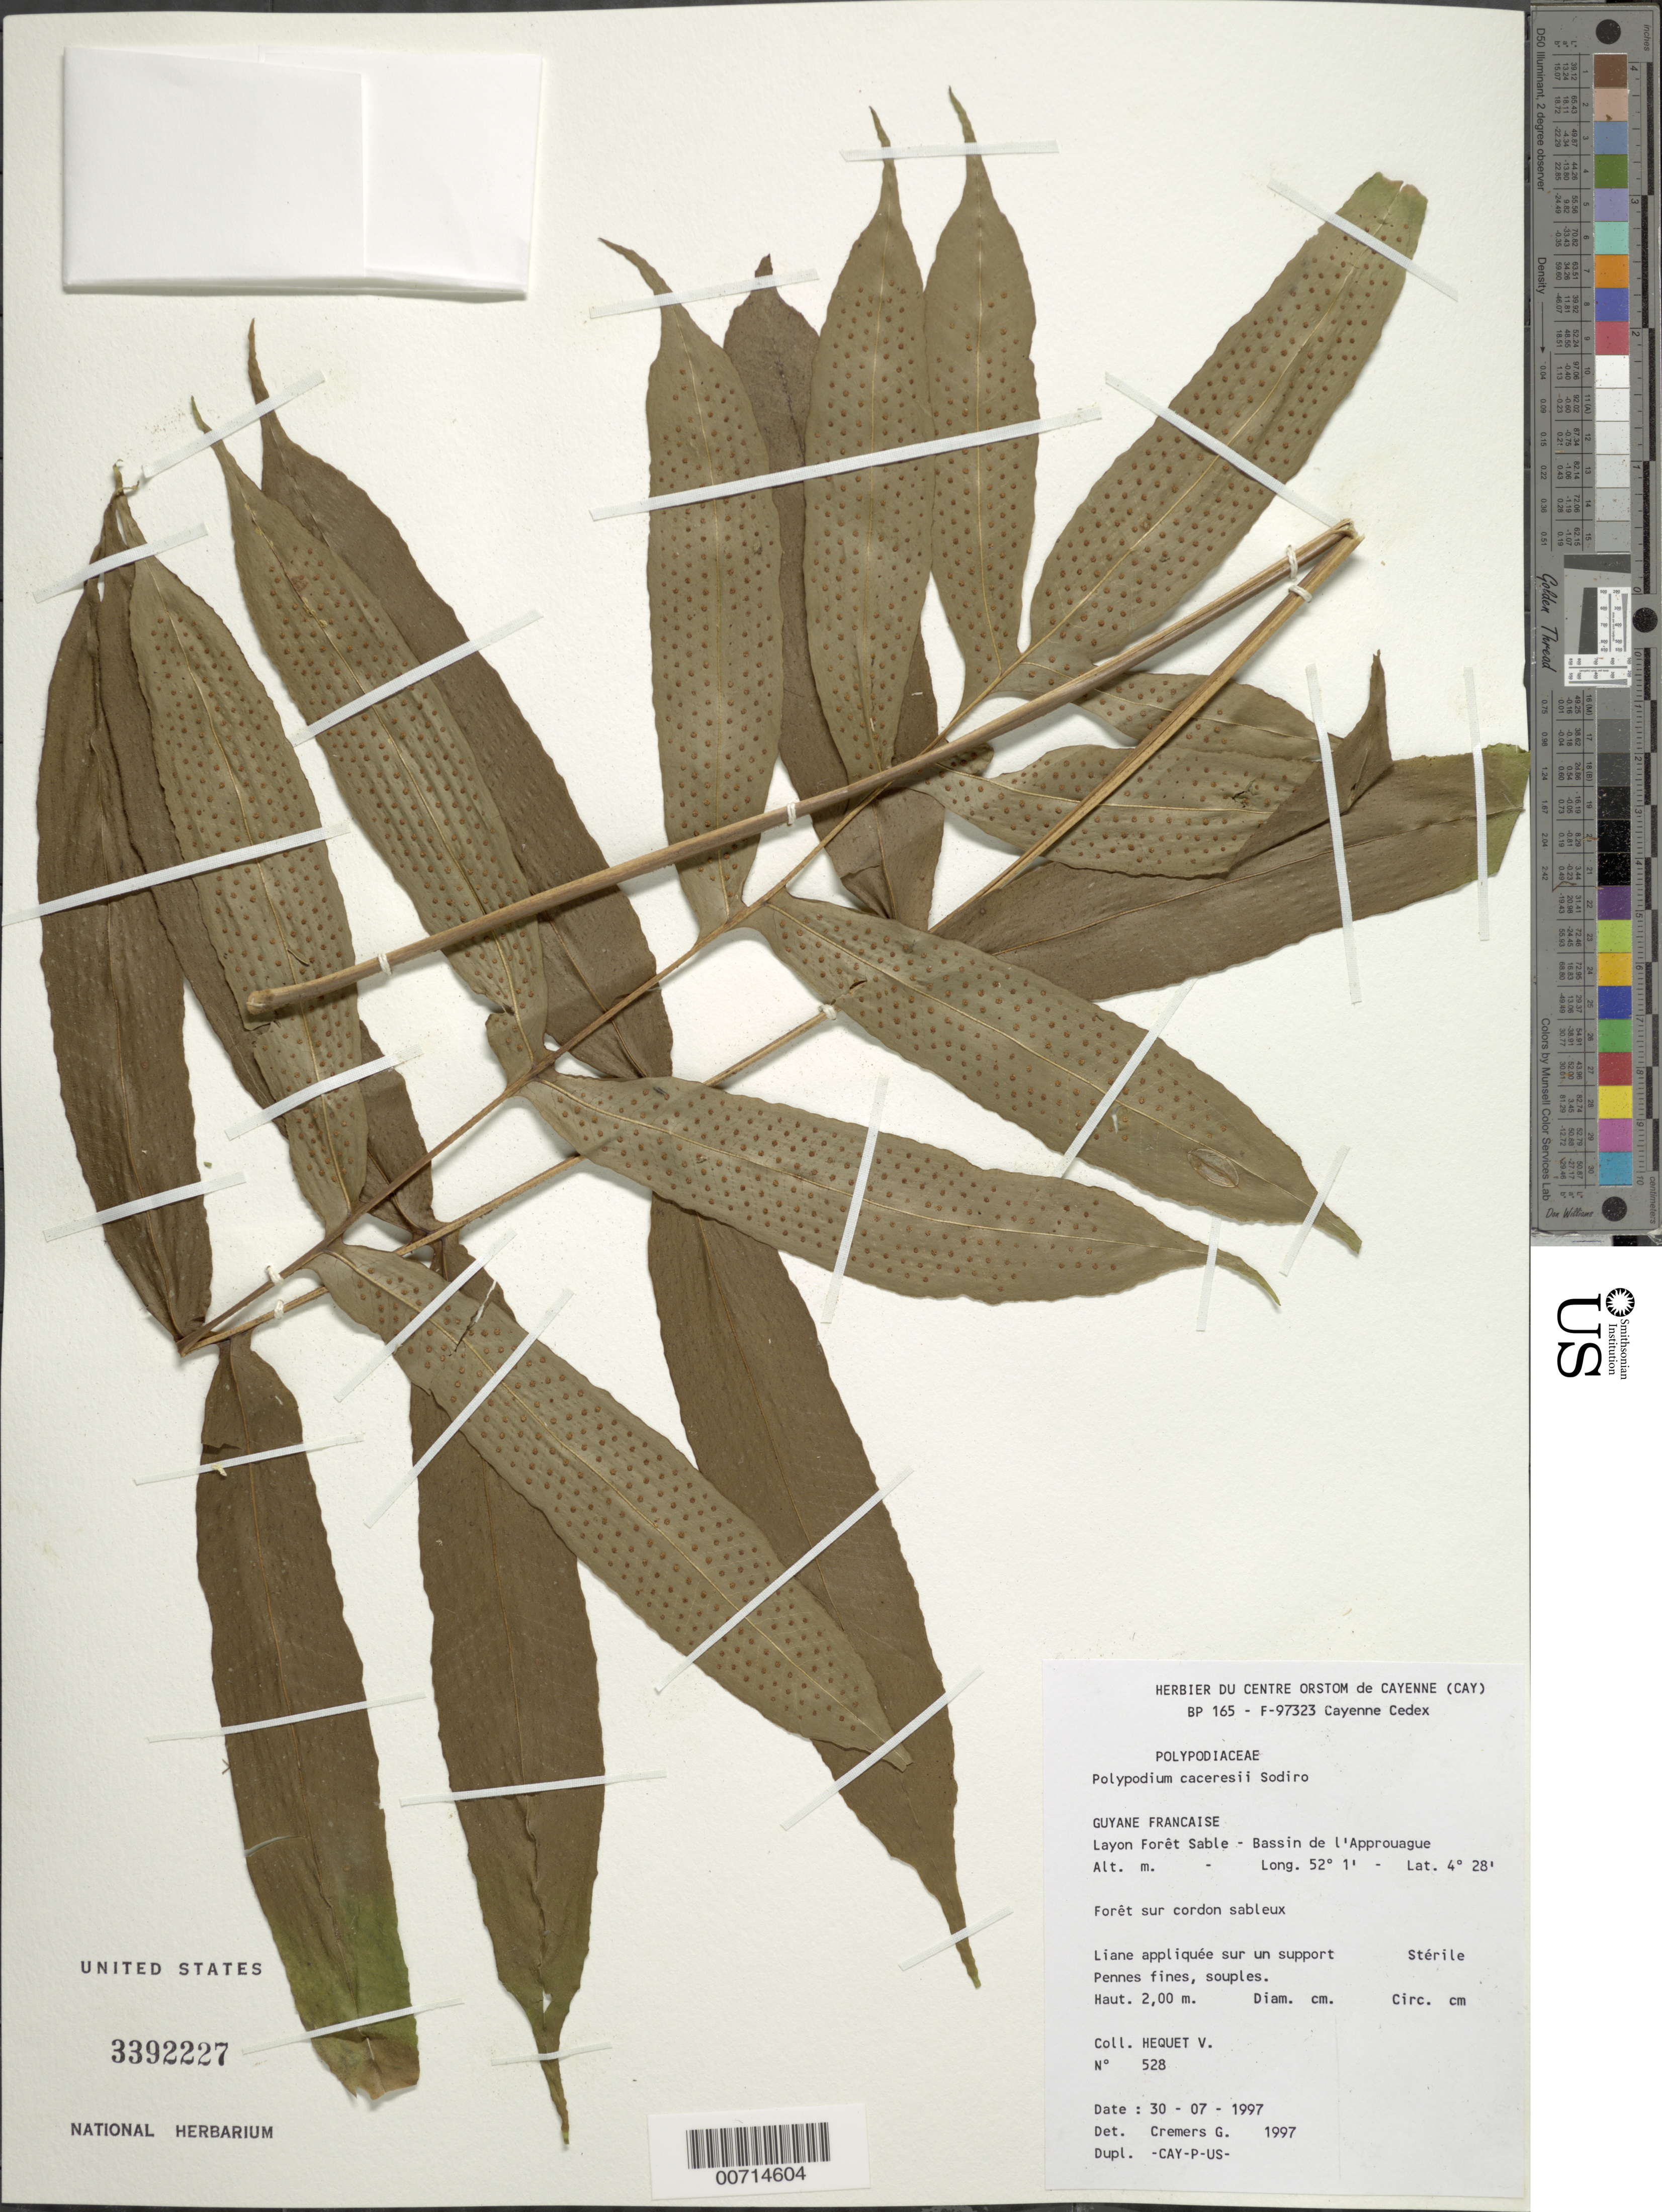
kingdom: Plantae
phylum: Tracheophyta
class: Polypodiopsida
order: Polypodiales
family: Polypodiaceae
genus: Serpocaulon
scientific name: Serpocaulon adnatum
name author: (Kunze ex Klotzsch) A.R. Sm.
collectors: V. Hequet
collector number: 528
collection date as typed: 30-Jul-97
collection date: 1997-07-30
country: French Guiana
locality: Bassin de l'Approuague, Layon Forêt Sable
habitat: Forêt sur cordon sableux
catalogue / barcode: US 3392227